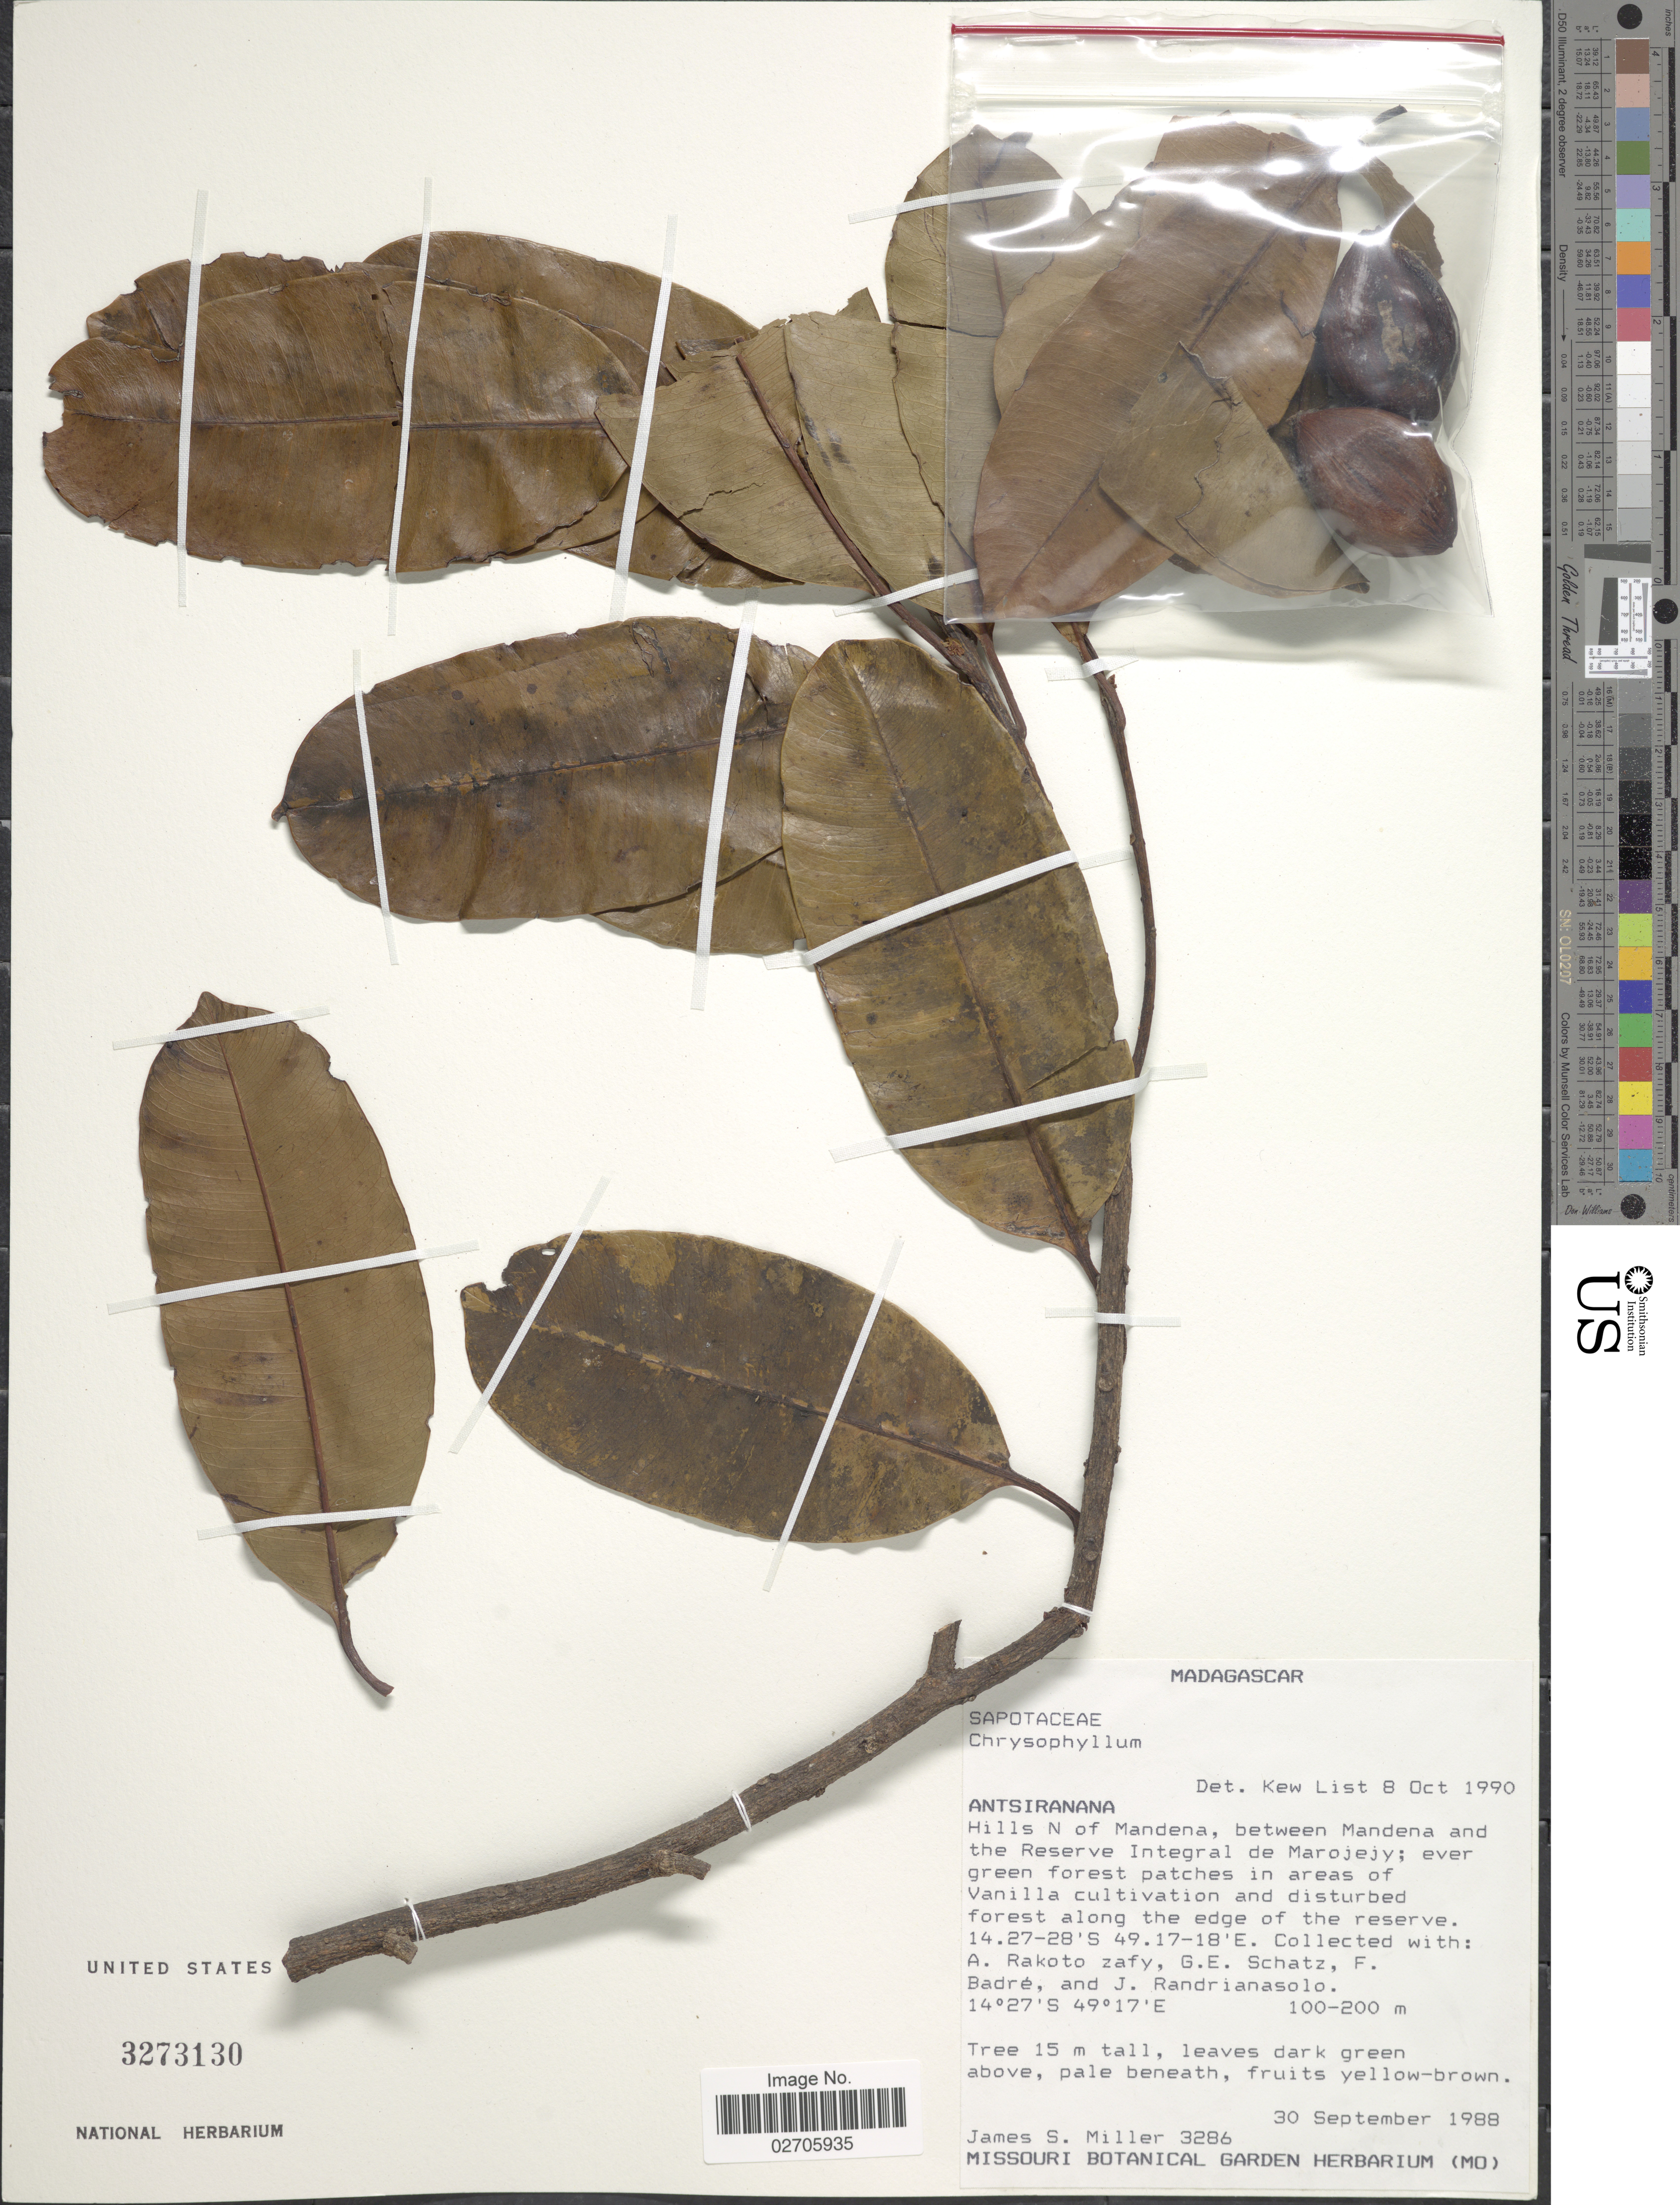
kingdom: Plantae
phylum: Tracheophyta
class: Magnoliopsida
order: Ericales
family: Sapotaceae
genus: Chrysophyllum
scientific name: Chrysophyllum sp.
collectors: J. S. Miller, A. Rakotozafy, G. Schatz, F. Badré & J. Randrianasolo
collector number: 3286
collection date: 1988-09-30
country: Madagascar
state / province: Atsinanana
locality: Hills N of Mandena, between Mandena and the Reserve Integral de Marojejy; ever green forest patches in areas of Vanilla cultivation and disturbed forest along the edge of the reserve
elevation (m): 100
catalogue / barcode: US 3273130